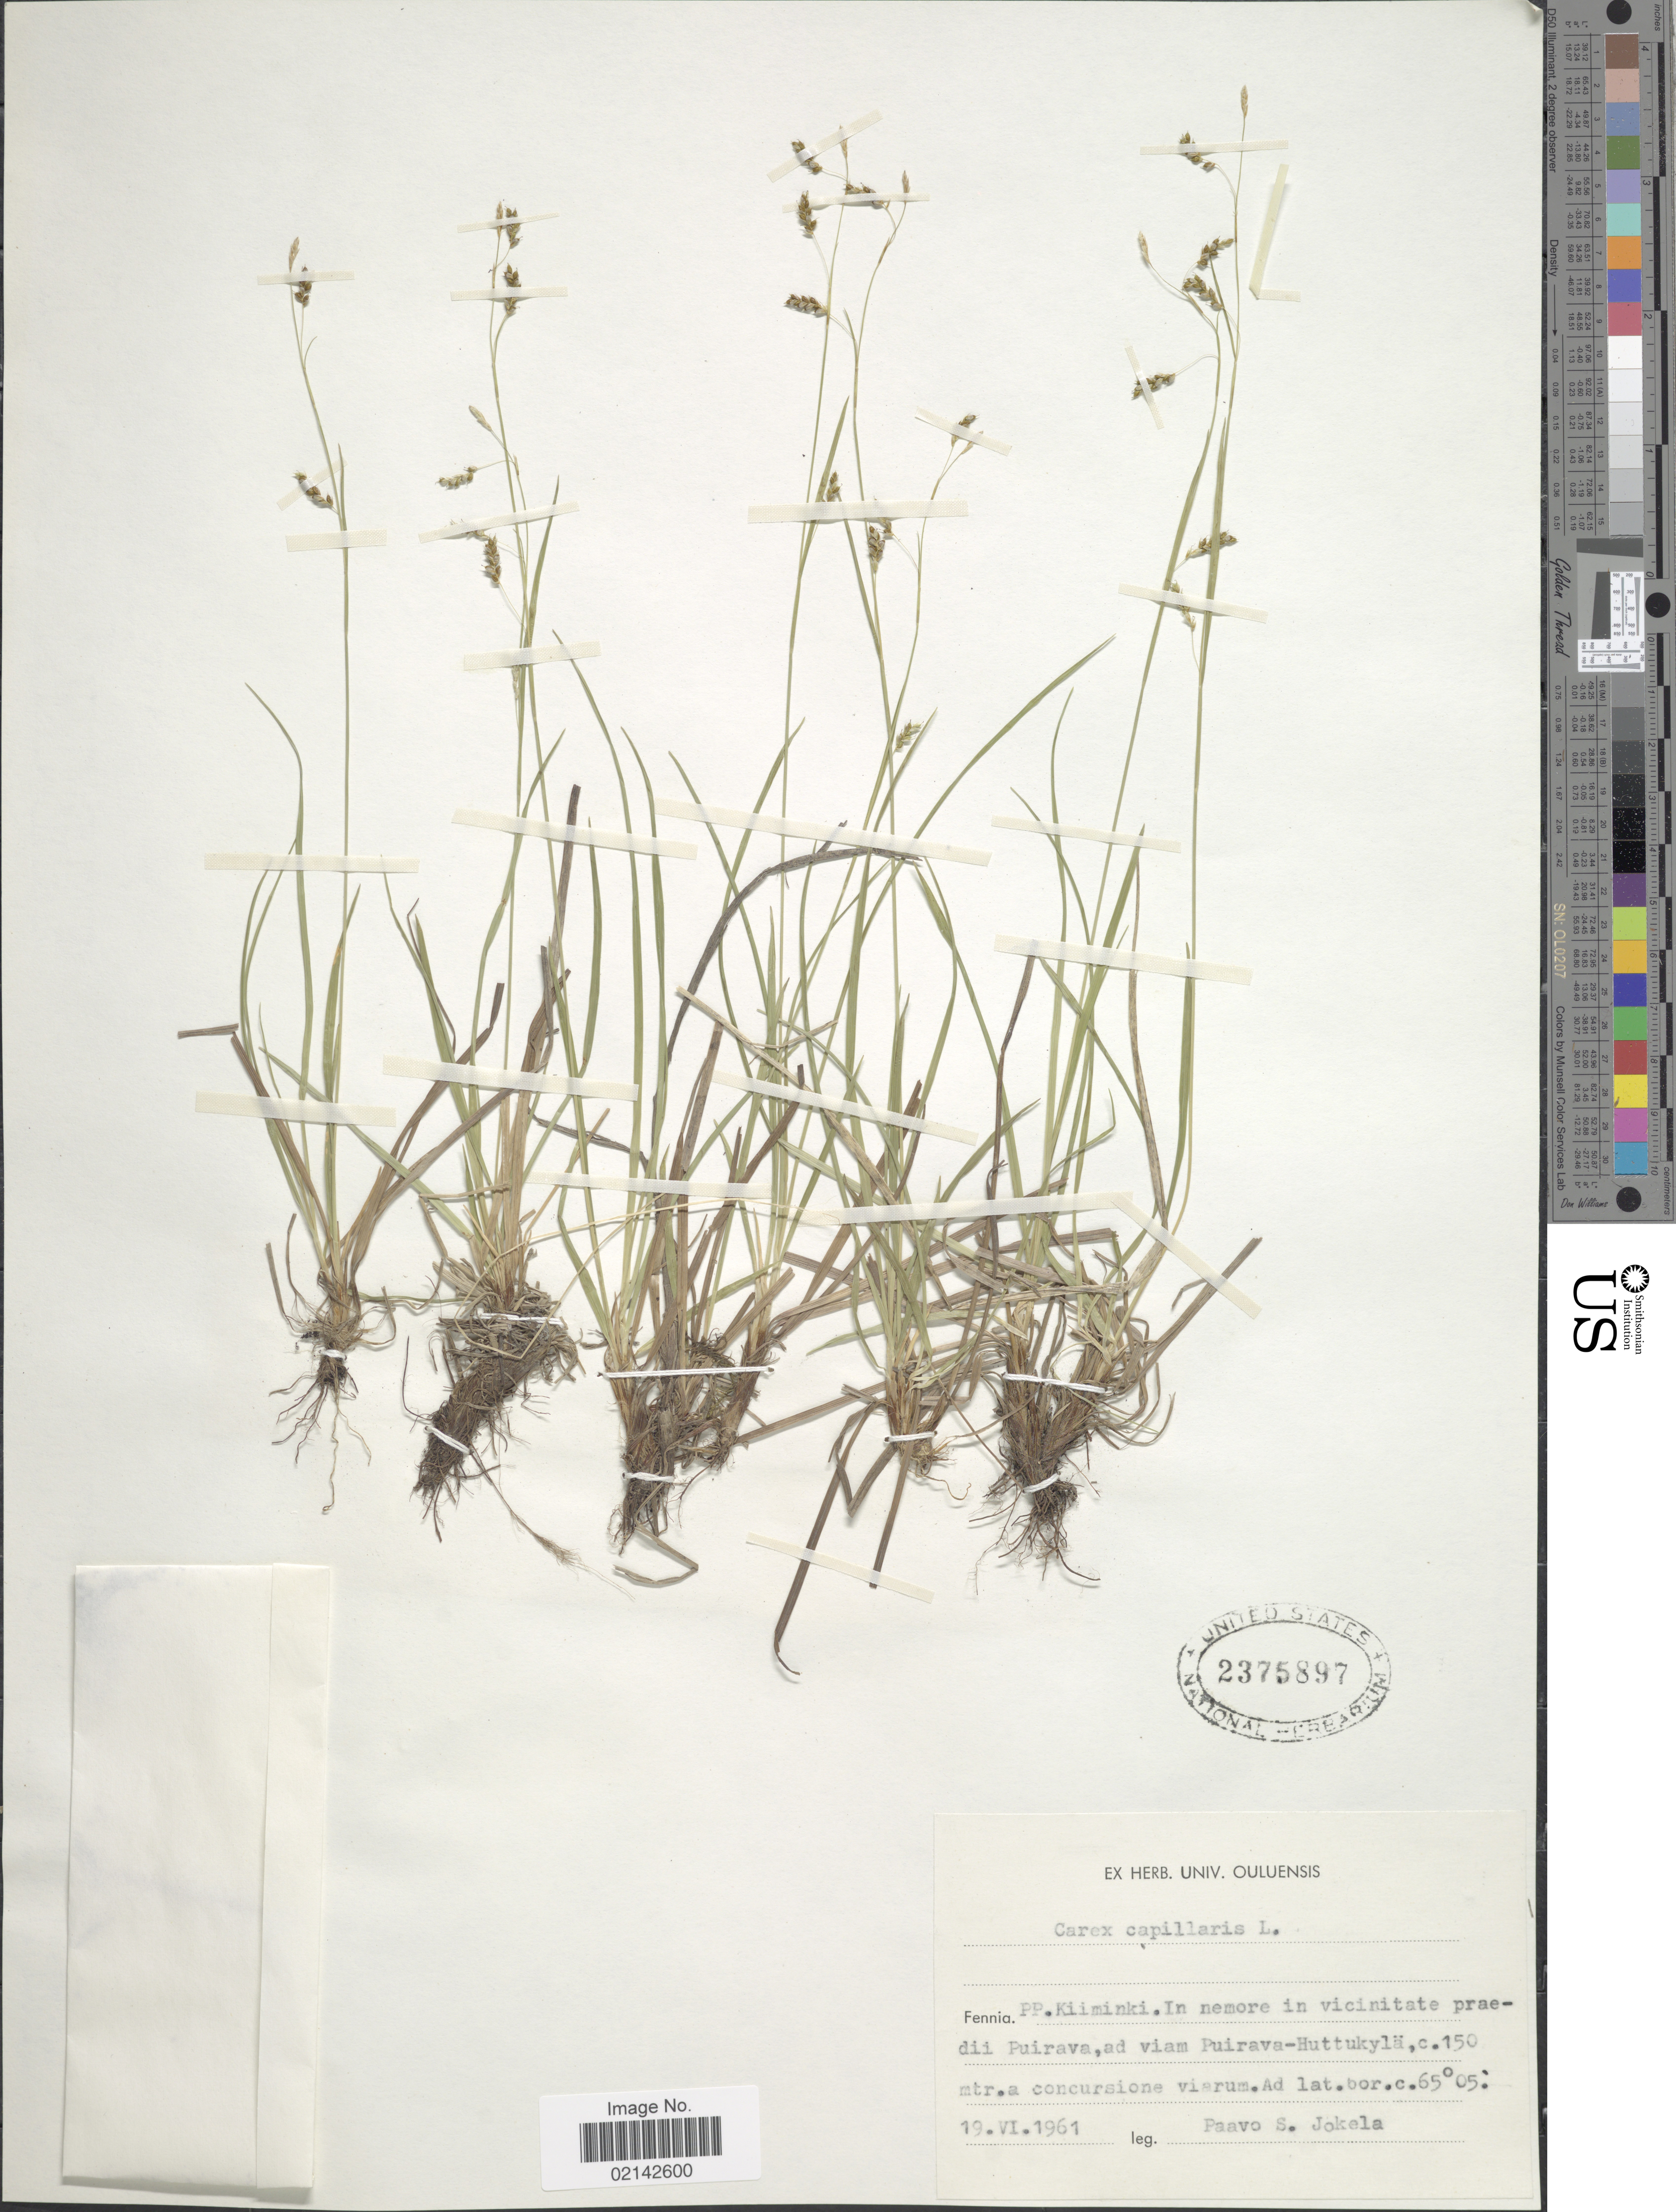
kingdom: Plantae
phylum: Tracheophyta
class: Liliopsida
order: Poales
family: Cyperaceae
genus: Carex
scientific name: Carex capillaris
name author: L.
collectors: P. Jokela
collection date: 1961-06-19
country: Finland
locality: Fennia. PP. Kliminki. In nemore in vicinitate praeduu puivara, ad viam Puirava-Huttukyla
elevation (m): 150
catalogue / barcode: US 2375897